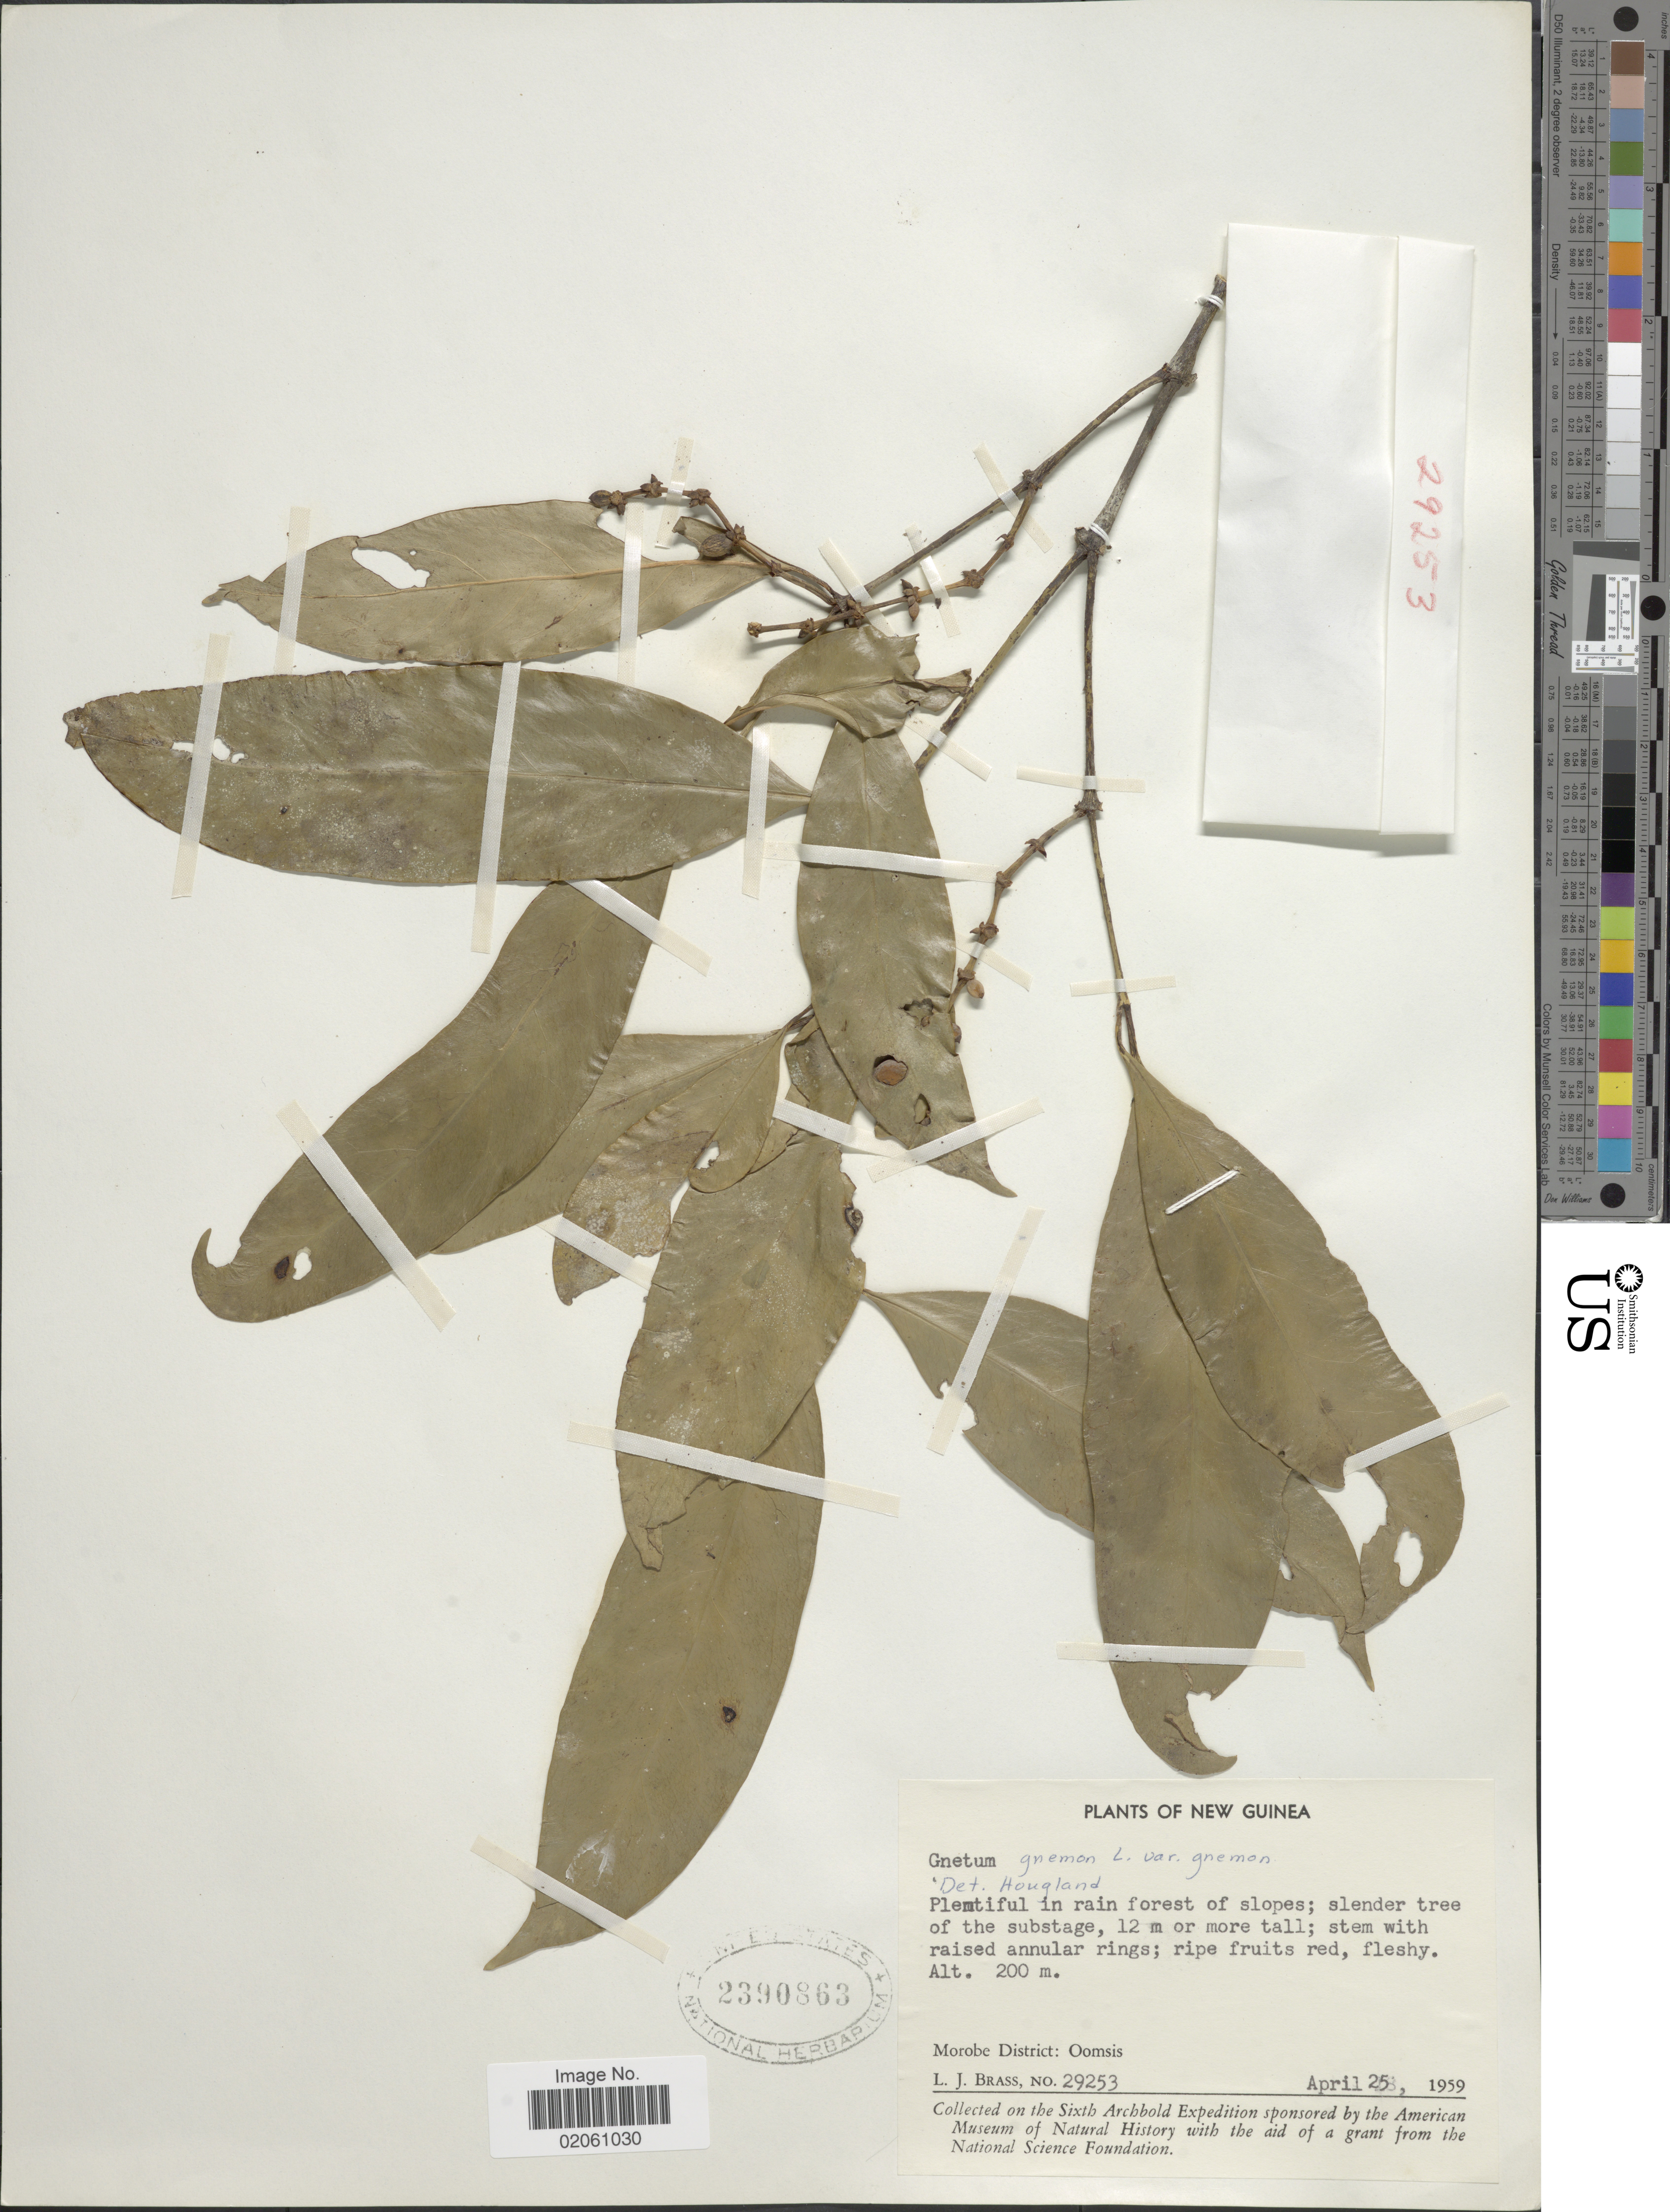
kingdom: Plantae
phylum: Tracheophyta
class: Gnetopsida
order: Gnetales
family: Gnetaceae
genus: Gnetum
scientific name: Gnetum gnemon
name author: L.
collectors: L. J. Brass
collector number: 29253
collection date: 1959-04-25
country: Papua New Guinea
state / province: Morobe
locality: Morobe District: Oomsis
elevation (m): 200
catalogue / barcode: US 2390863